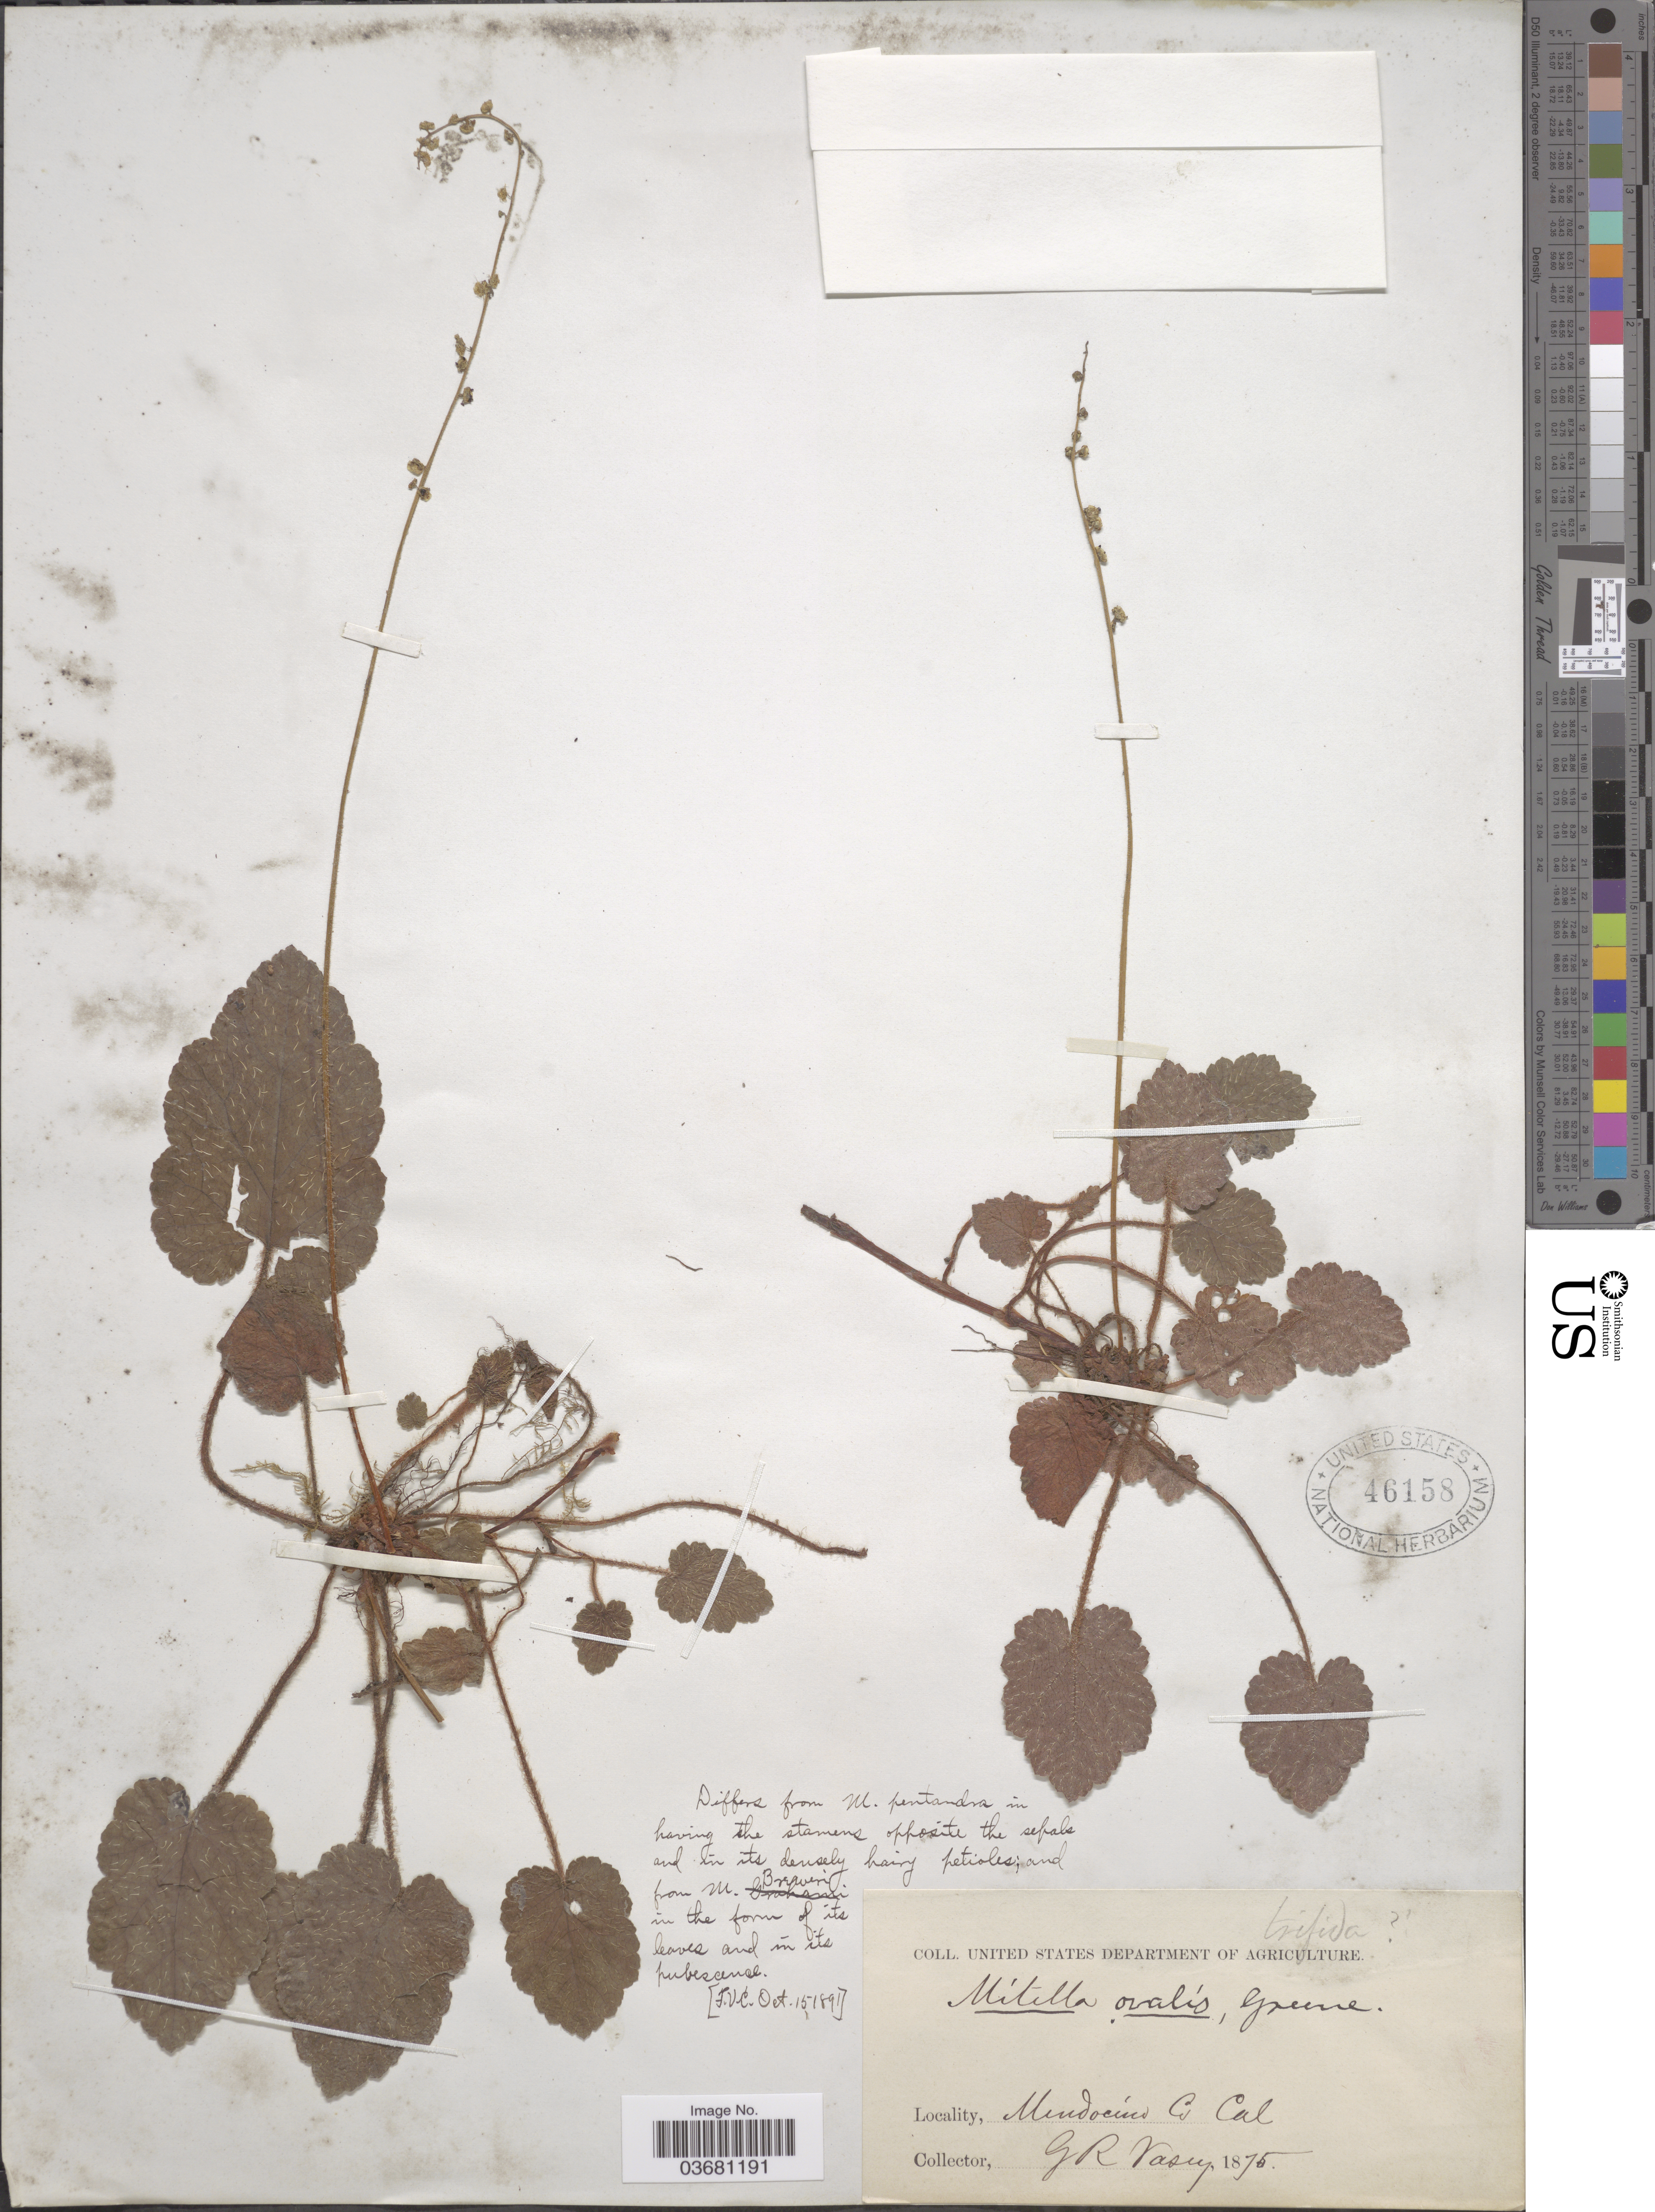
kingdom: Plantae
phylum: Tracheophyta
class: Magnoliopsida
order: Saxifragales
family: Saxifragaceae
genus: Mitella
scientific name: Mitella ovalis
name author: Greene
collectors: G. R. Vasey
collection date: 1875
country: United States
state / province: California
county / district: Mendocino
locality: Mendocino Co.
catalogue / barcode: US 46158